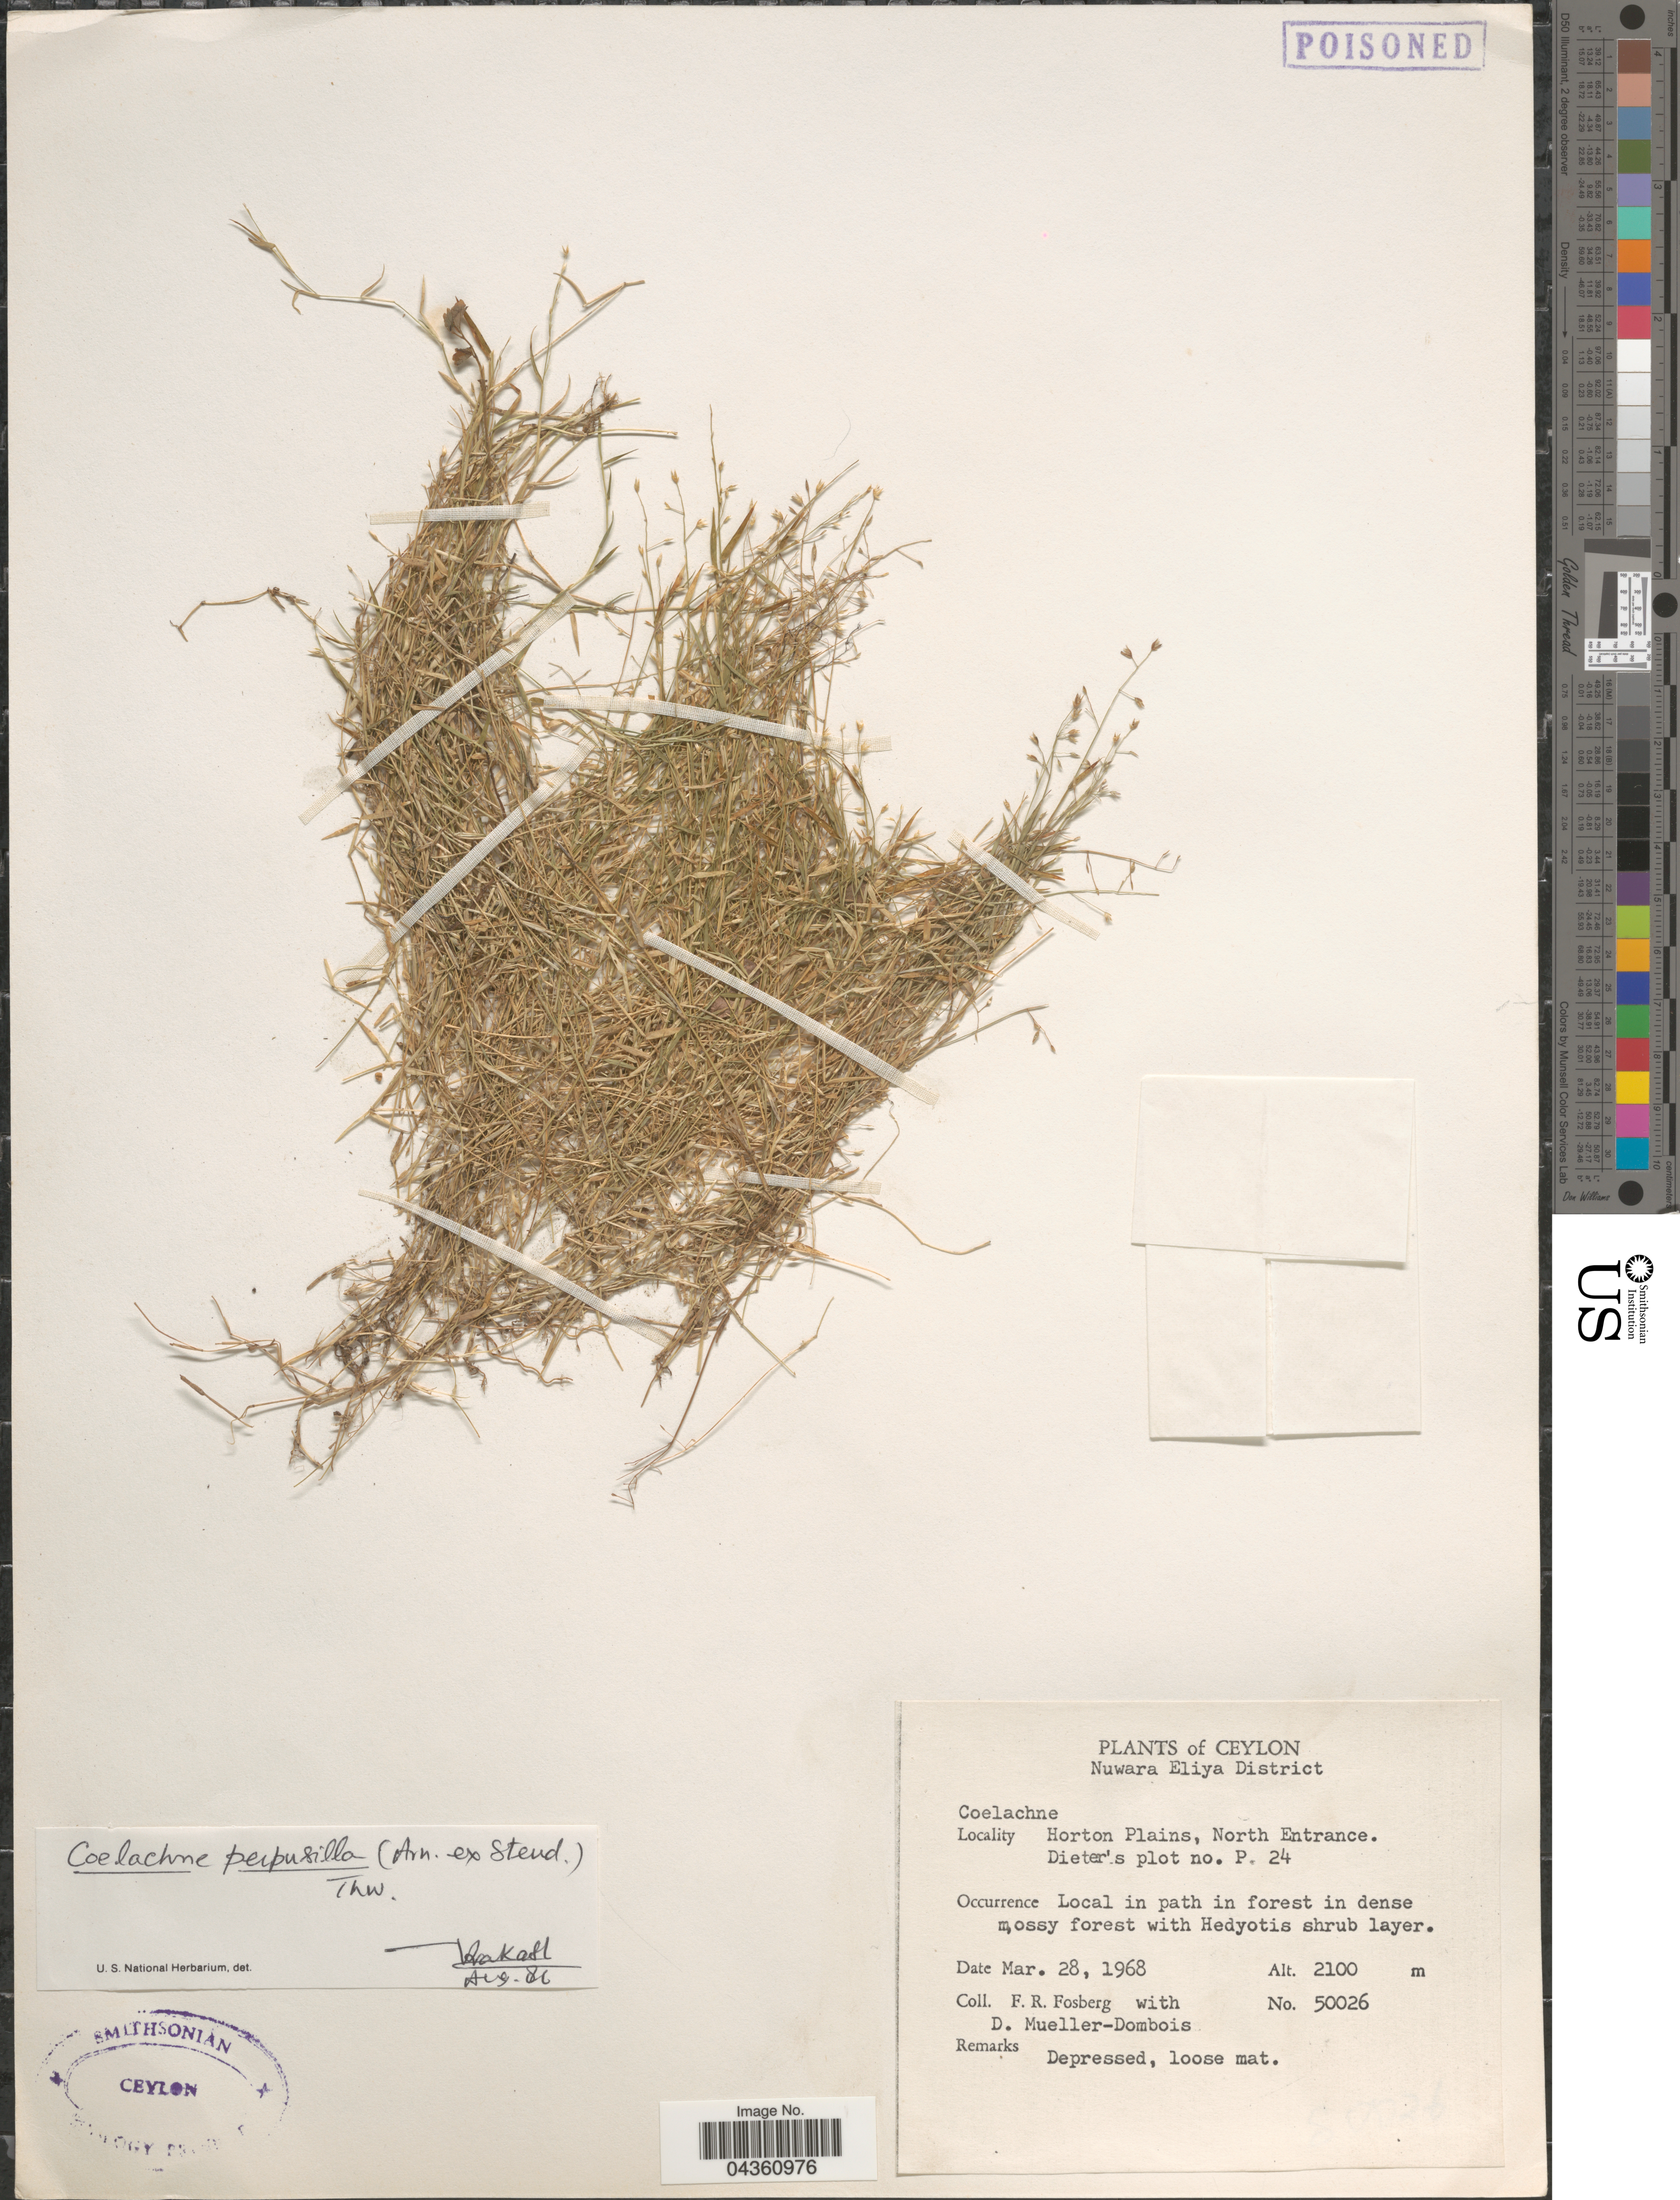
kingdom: Plantae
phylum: Tracheophyta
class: Liliopsida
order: Poales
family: Poaceae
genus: Coelachne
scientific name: Coelachne perpusilla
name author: (Arn. ex Steud.) Thwaites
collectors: F. R. Fosberg & D. Mueller-Dombois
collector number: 50026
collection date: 1968-03-28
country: Sri Lanka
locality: Ceylon. Nuwara Eliya District. Horton Plains, North Entrance. Dieter's plot no. P. 24.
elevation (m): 2100